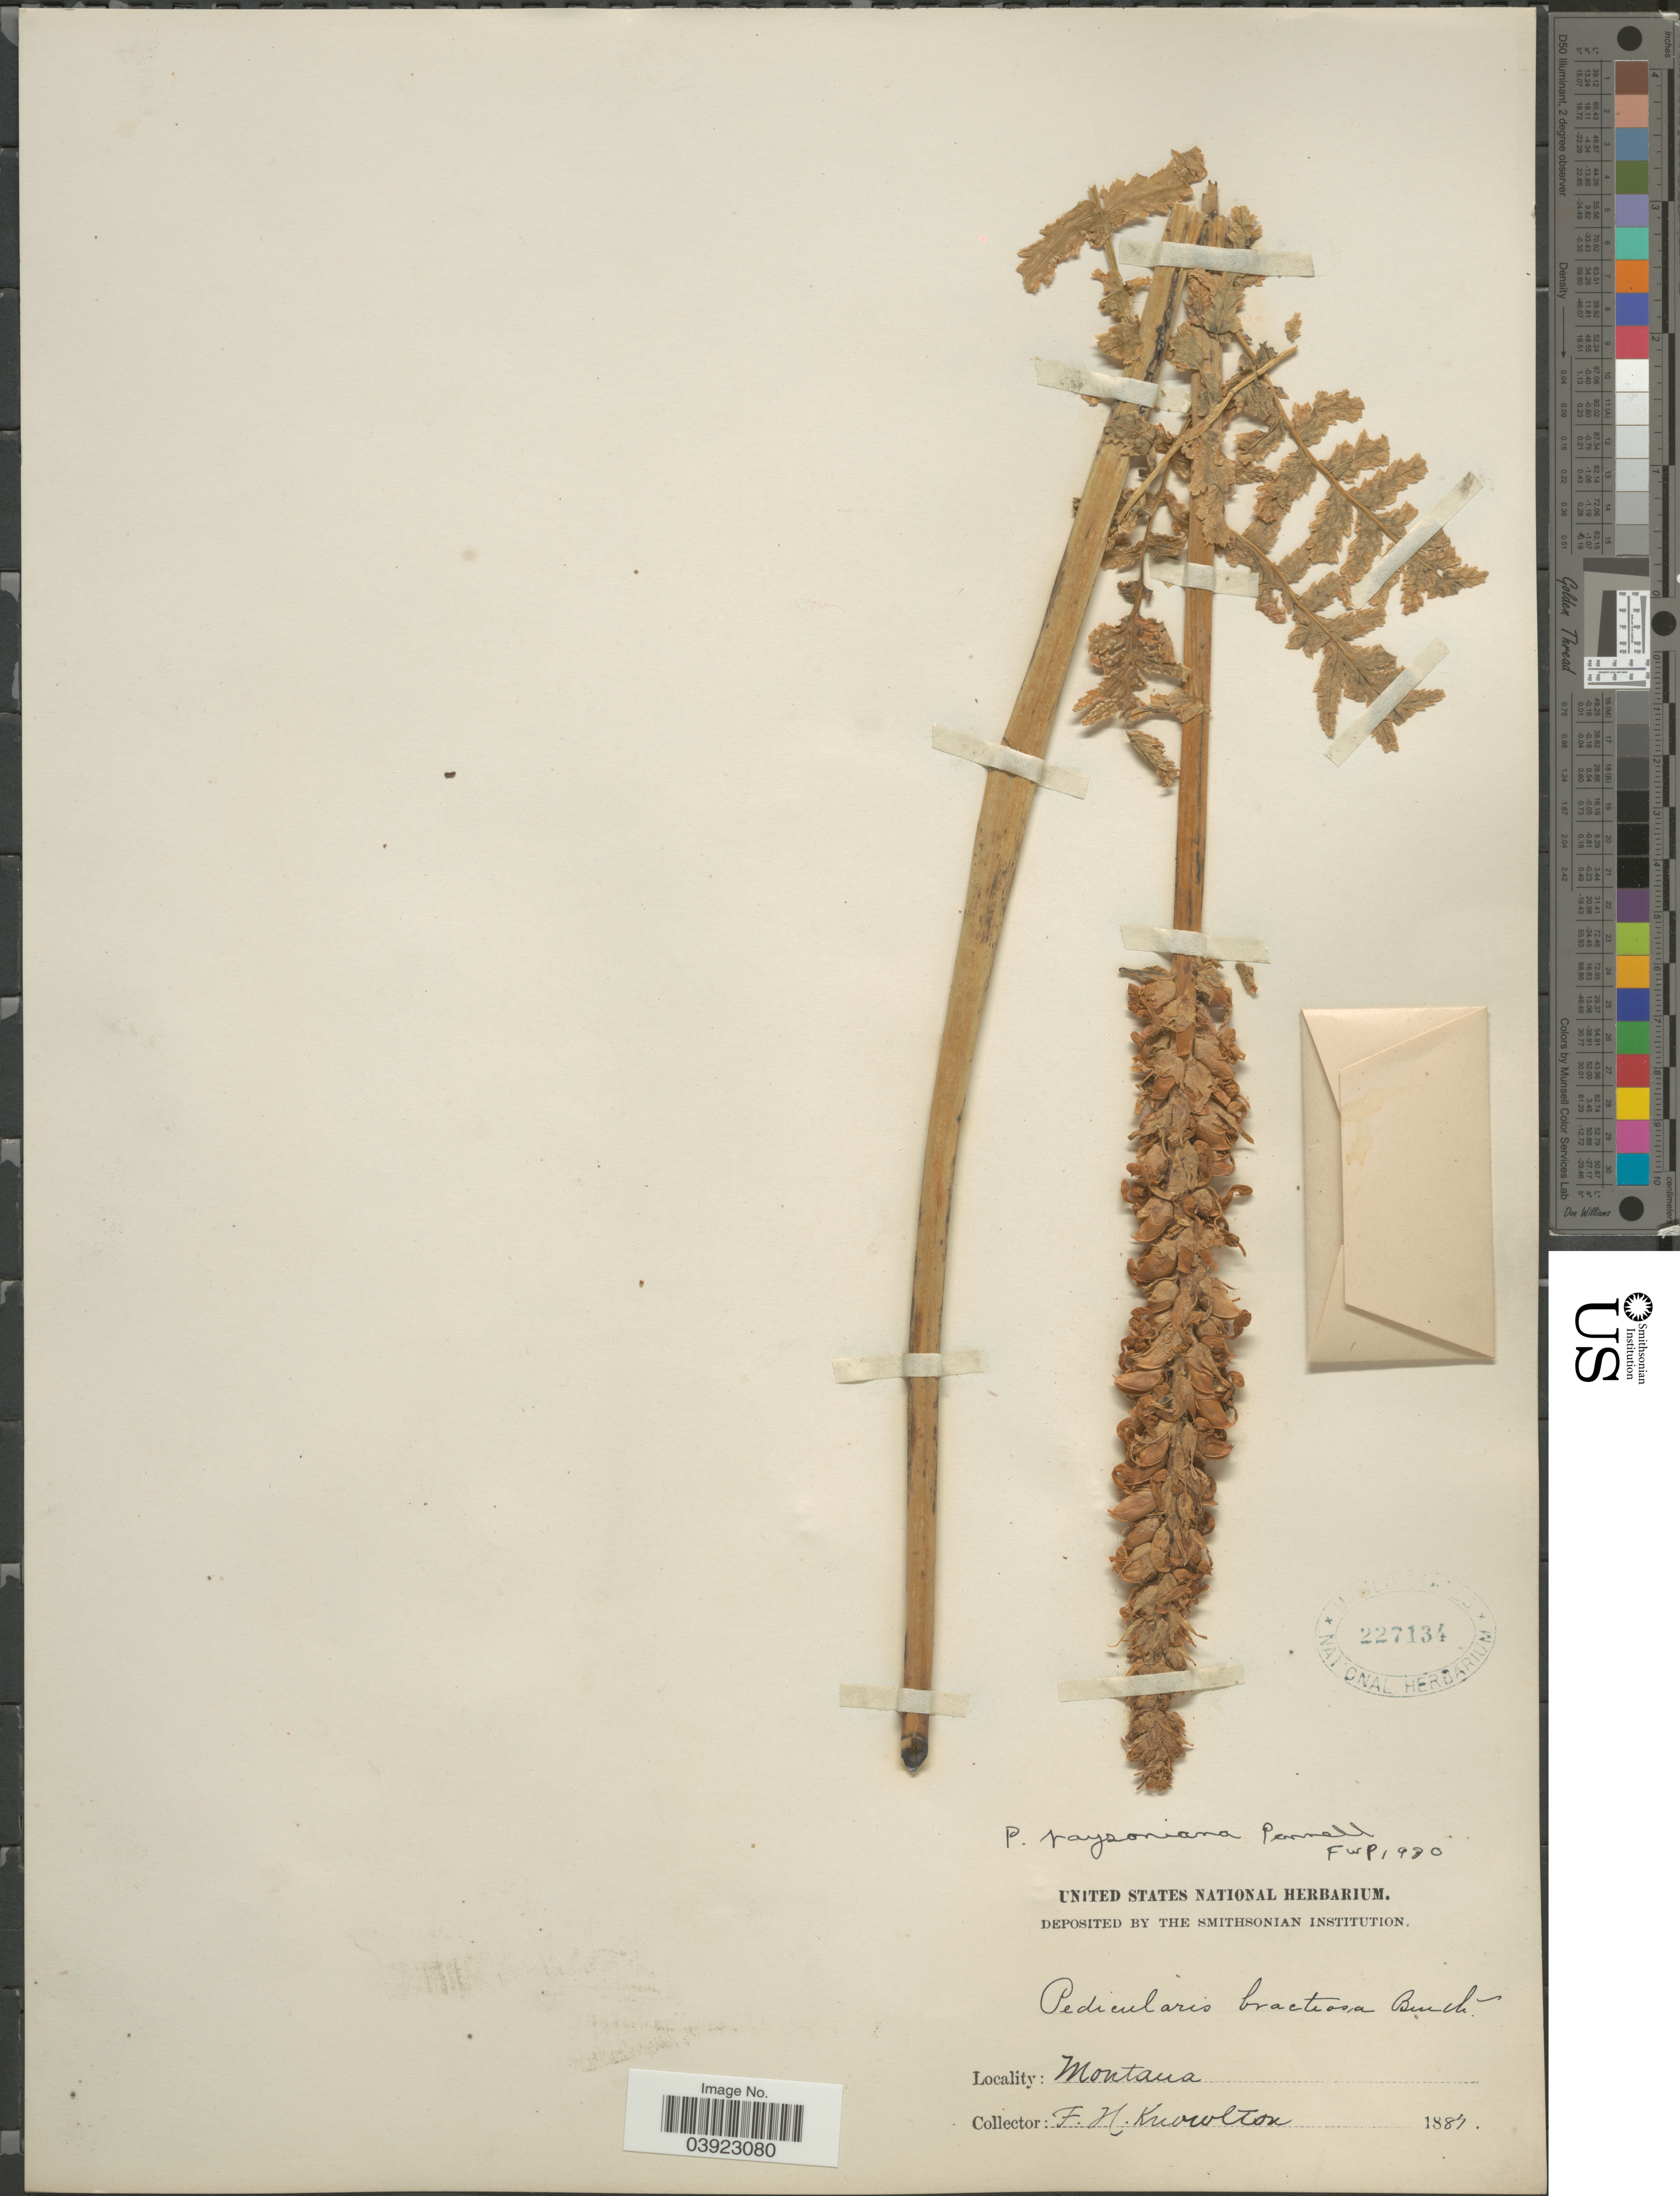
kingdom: Plantae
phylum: Tracheophyta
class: Magnoliopsida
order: Lamiales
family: Orobanchaceae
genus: Pedicularis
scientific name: Pedicularis paysoniana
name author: Pennell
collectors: F. H. Knowlton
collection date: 1887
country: United States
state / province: Montana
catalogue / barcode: US 227134